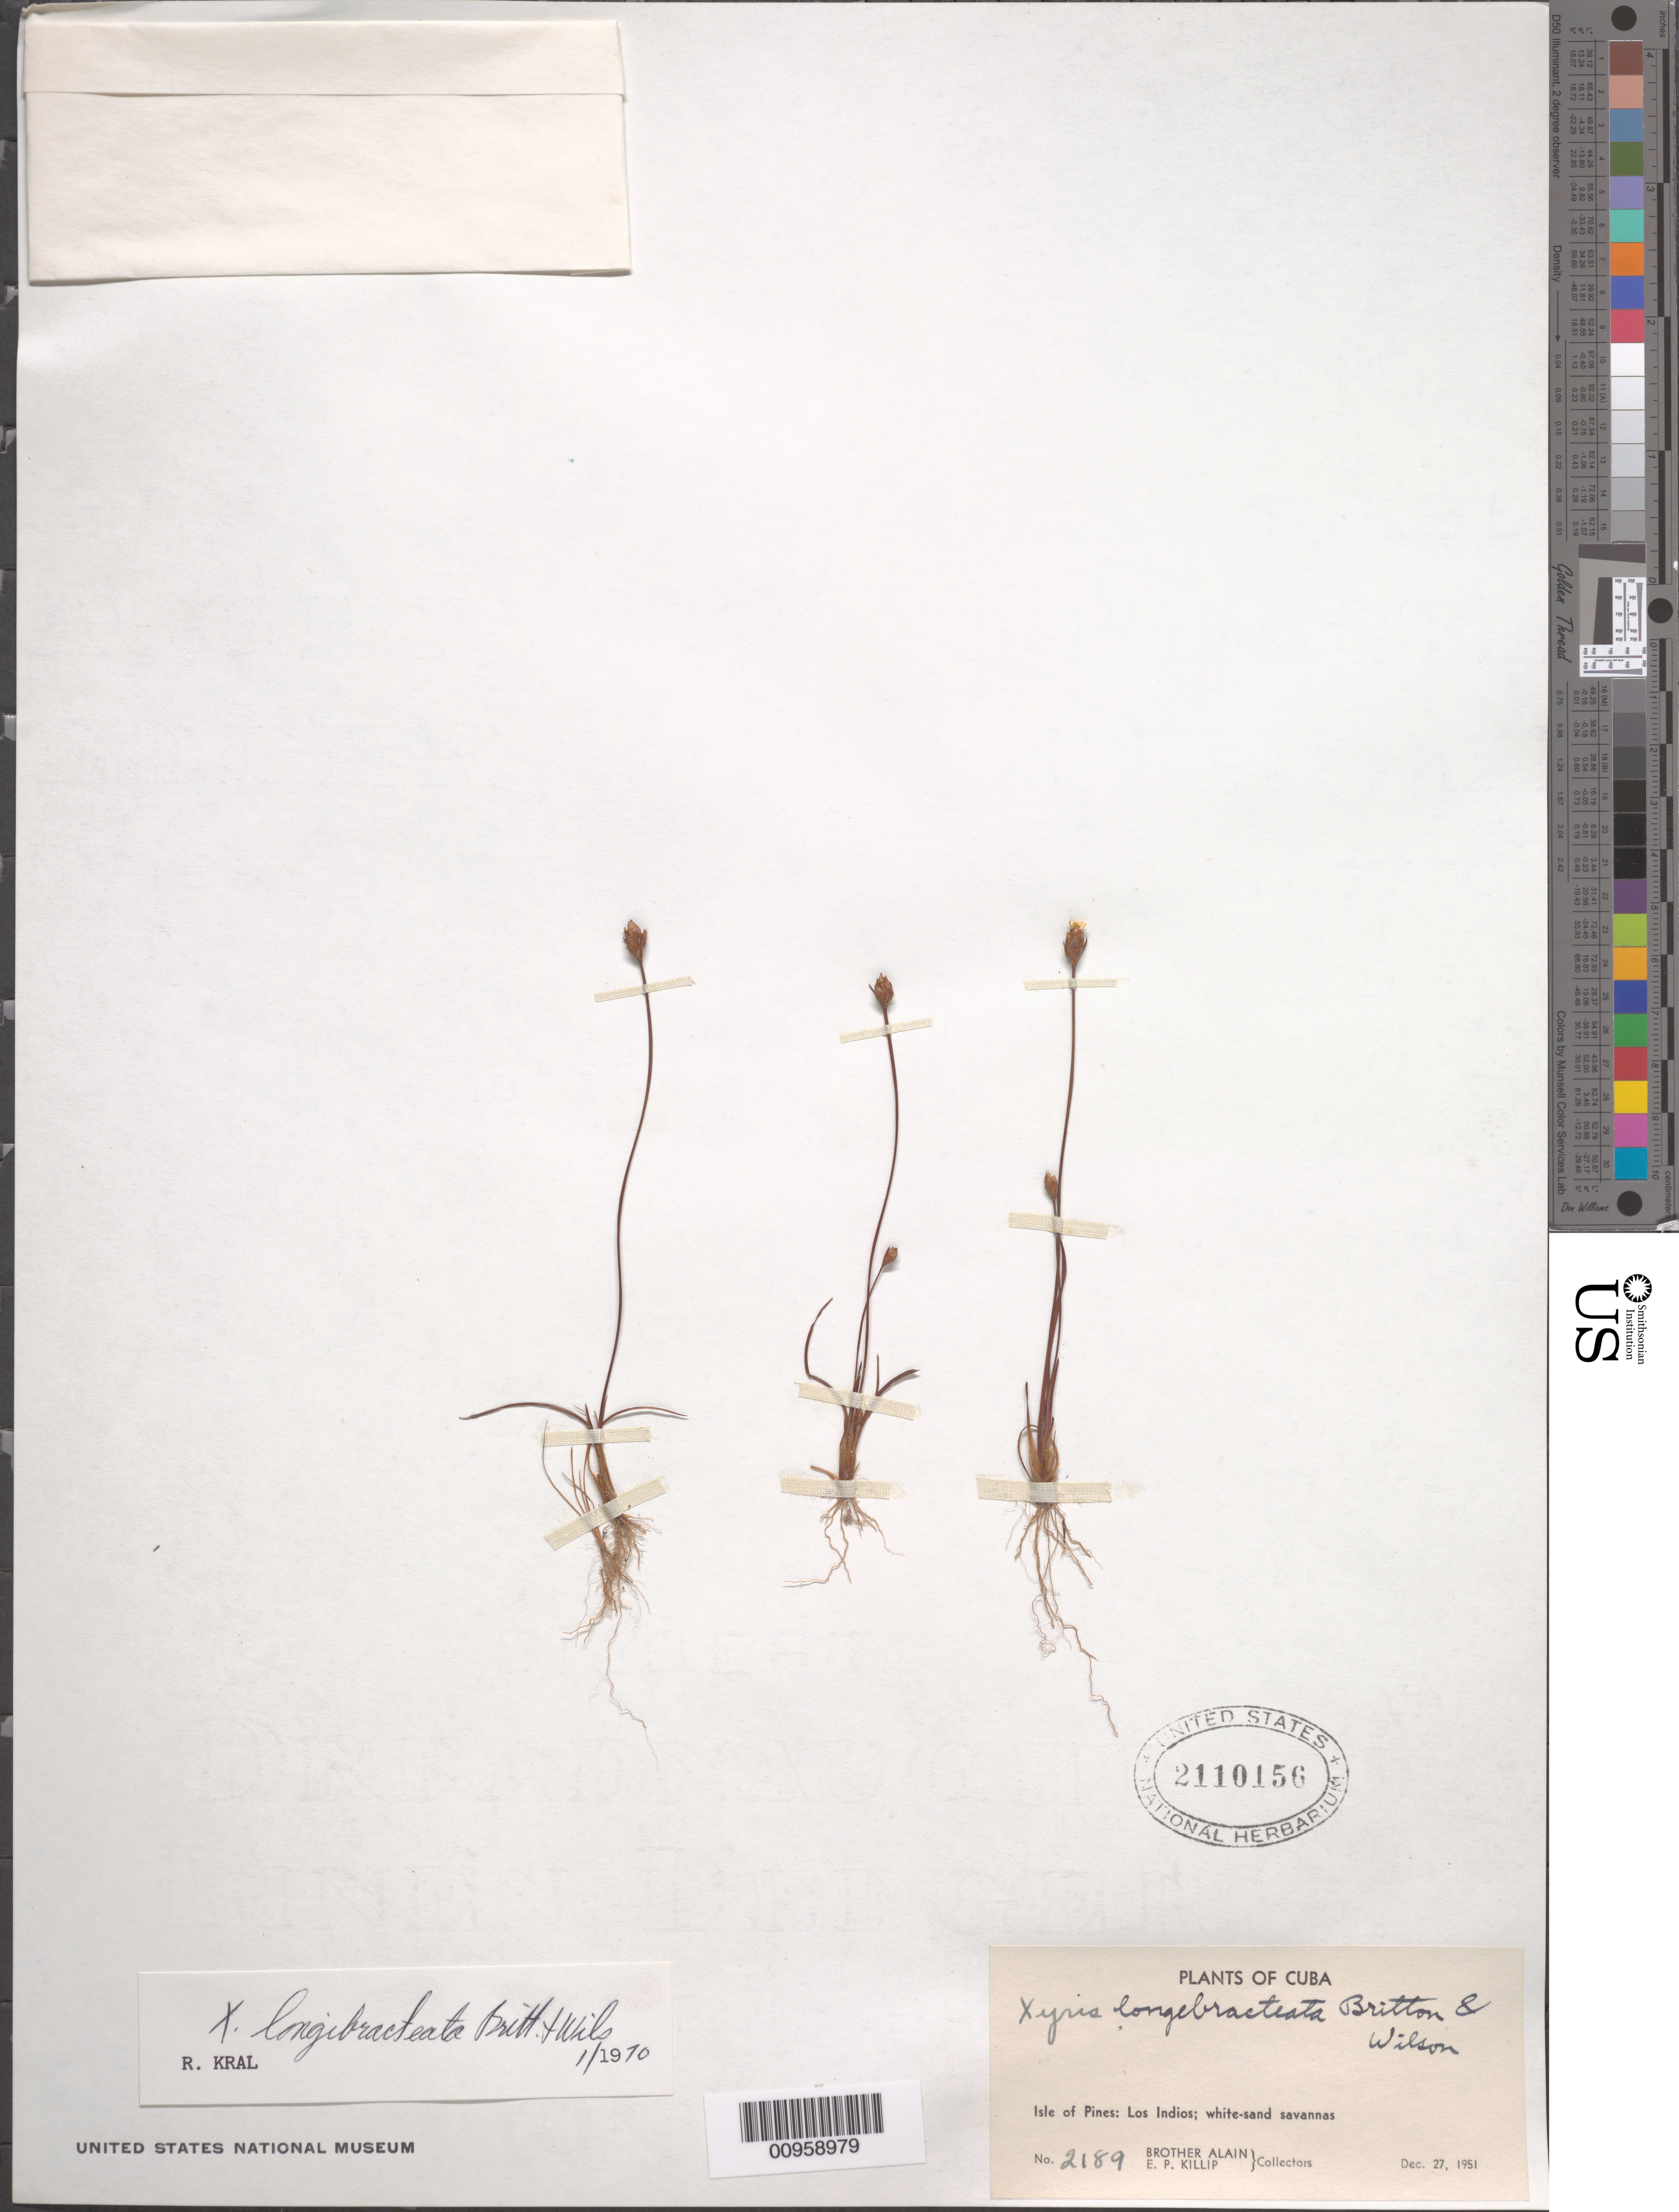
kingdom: Plantae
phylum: Tracheophyta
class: Liliopsida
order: Poales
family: Xyridaceae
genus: Xyris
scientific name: Xyris longibracteata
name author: Britton & P. Wilson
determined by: Kral, Robert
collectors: A. H. Liogier & E. P. Killip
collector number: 2189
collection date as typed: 27 Dec 1951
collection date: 1951-12-27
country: Cuba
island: Isla de la Juventud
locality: Los Indios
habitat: White-sand savannes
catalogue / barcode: US 2110156